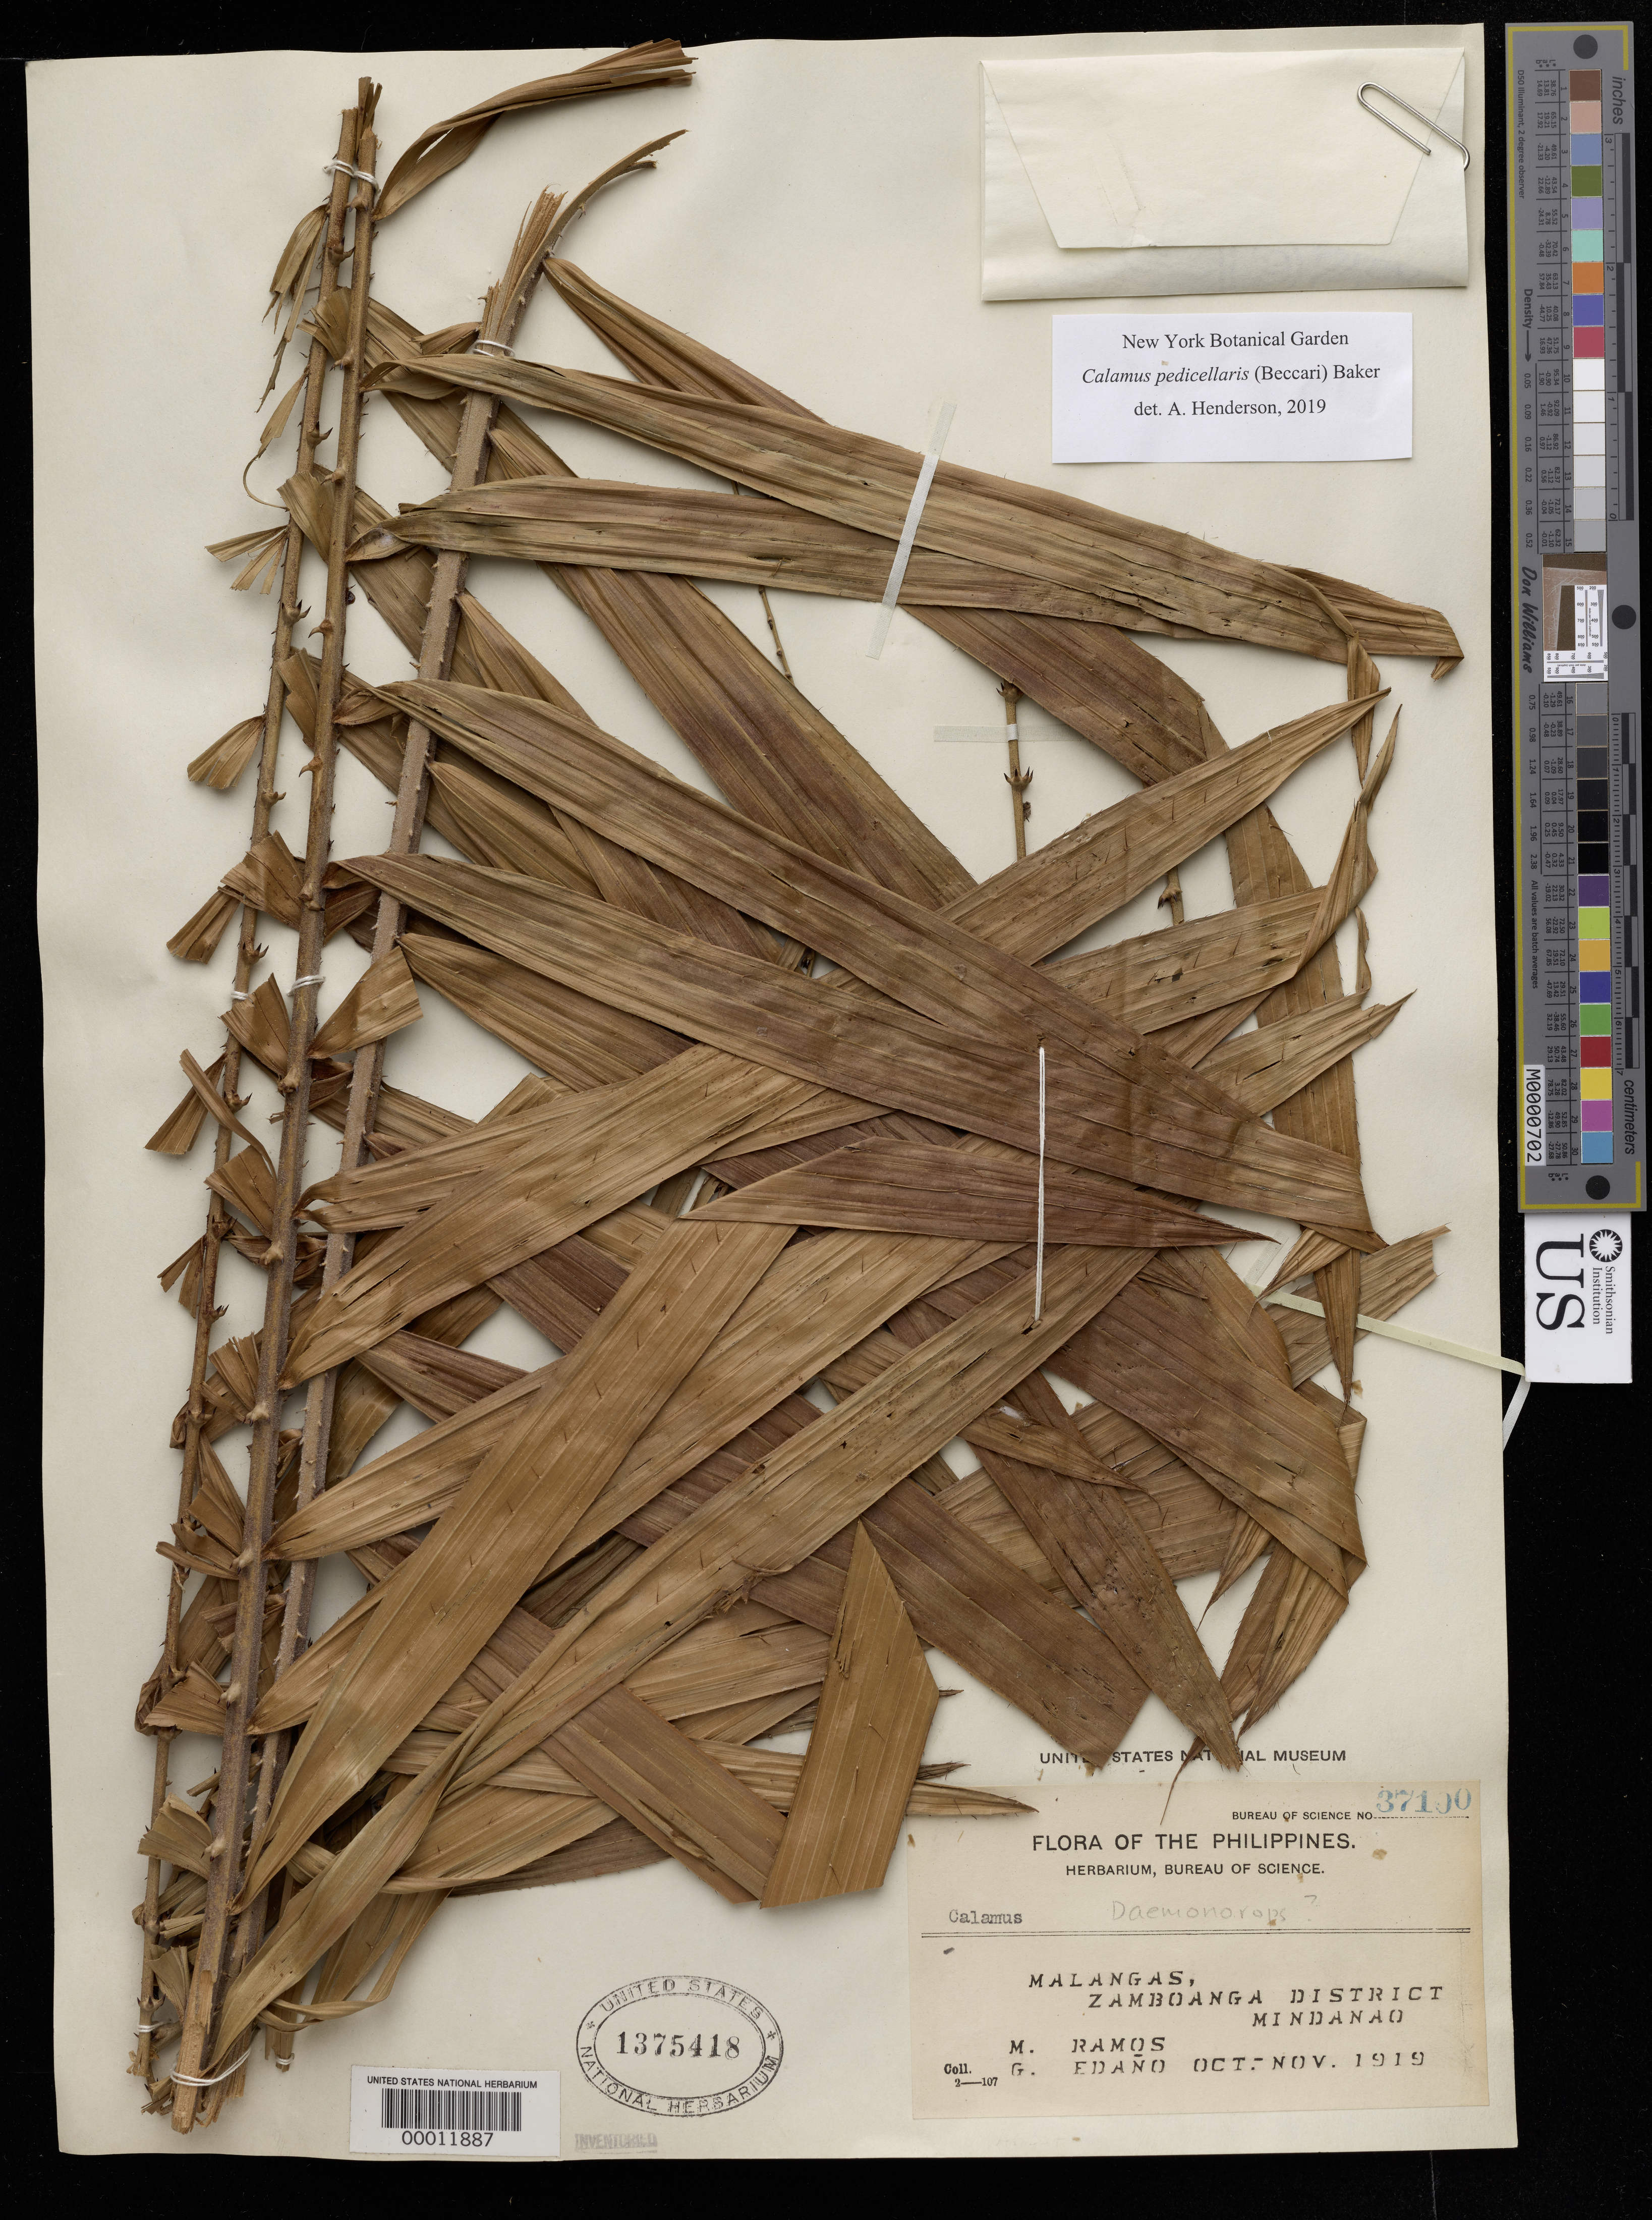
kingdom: Plantae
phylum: Tracheophyta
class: Liliopsida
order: Arecales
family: Arecaceae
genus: Calamus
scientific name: Calamus pedicellaris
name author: (Becc.) W.J. Baker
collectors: M. Ramos & G. Edaño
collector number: Bureau of Science 37190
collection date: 1919-10/1919-11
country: Philippines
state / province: Muslim Mindanao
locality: Malangas, Zamboanga District.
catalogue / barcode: US 1375418